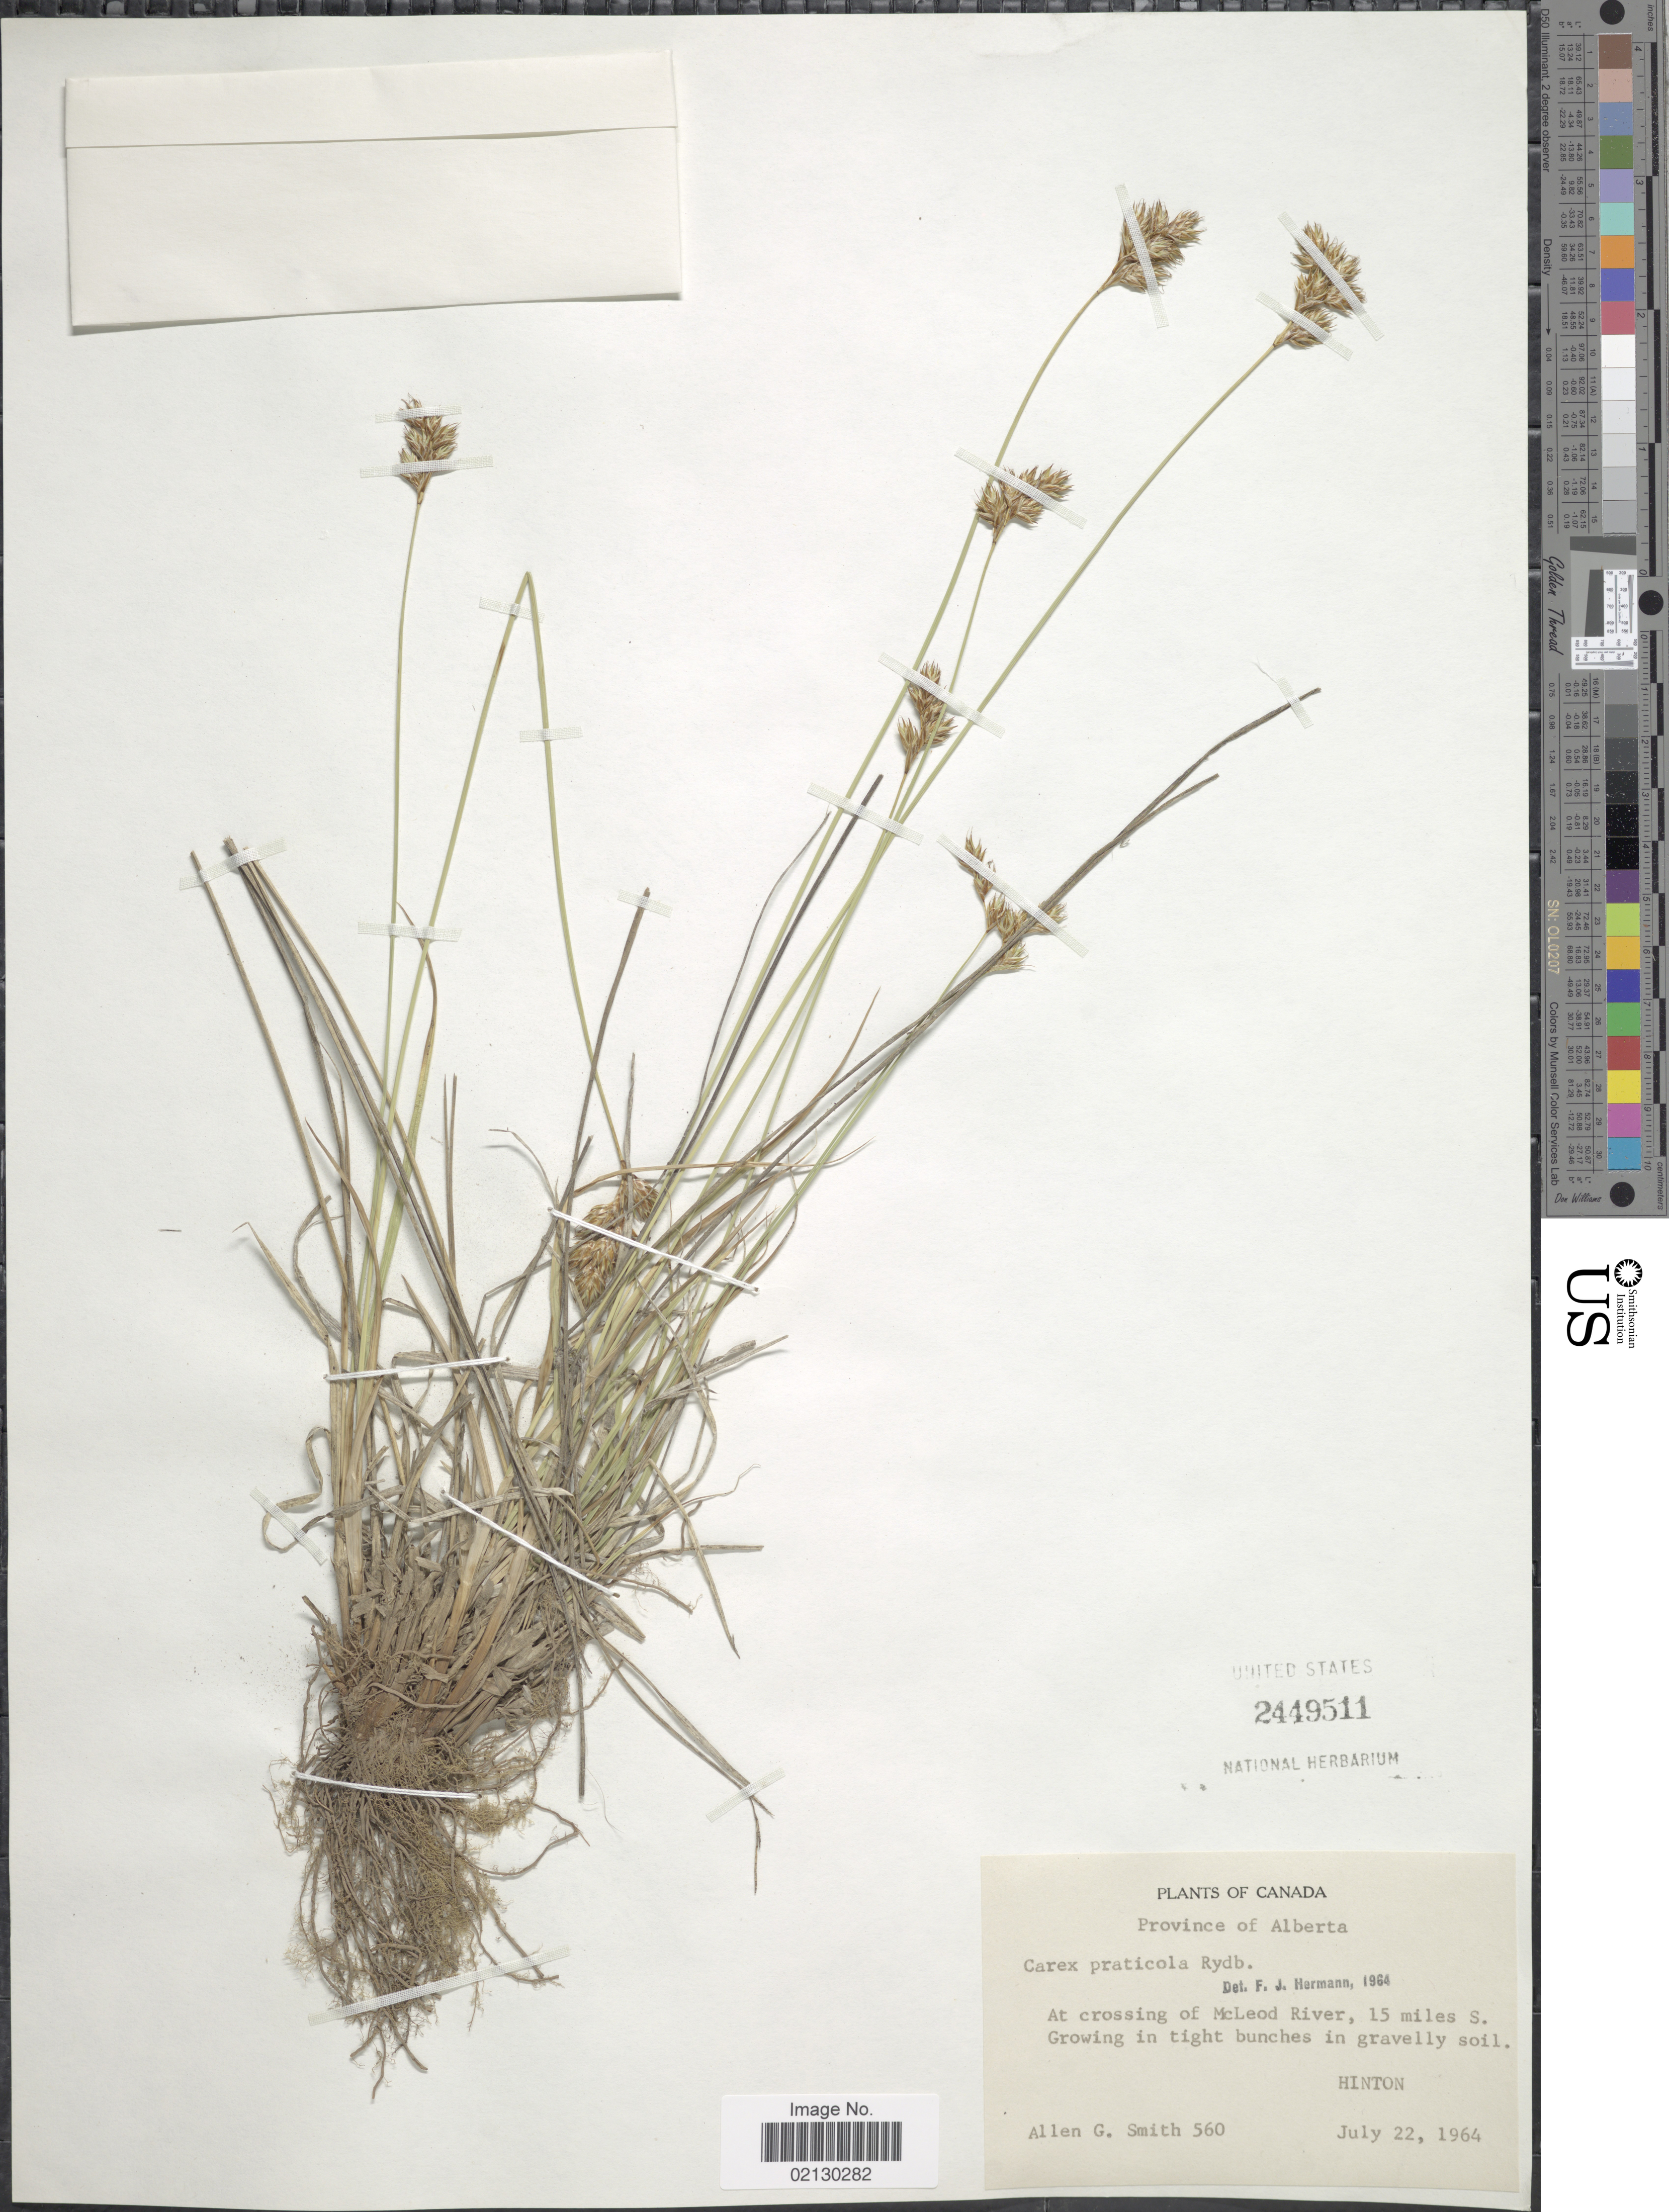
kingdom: Plantae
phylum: Tracheophyta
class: Liliopsida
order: Poales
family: Cyperaceae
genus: Carex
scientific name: Carex praticola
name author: Rydb.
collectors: A. Smith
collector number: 560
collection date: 1964-07-22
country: Canada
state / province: Alberta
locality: At crossing of McLeod River, 15 miles S. Hinton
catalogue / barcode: US 2449511